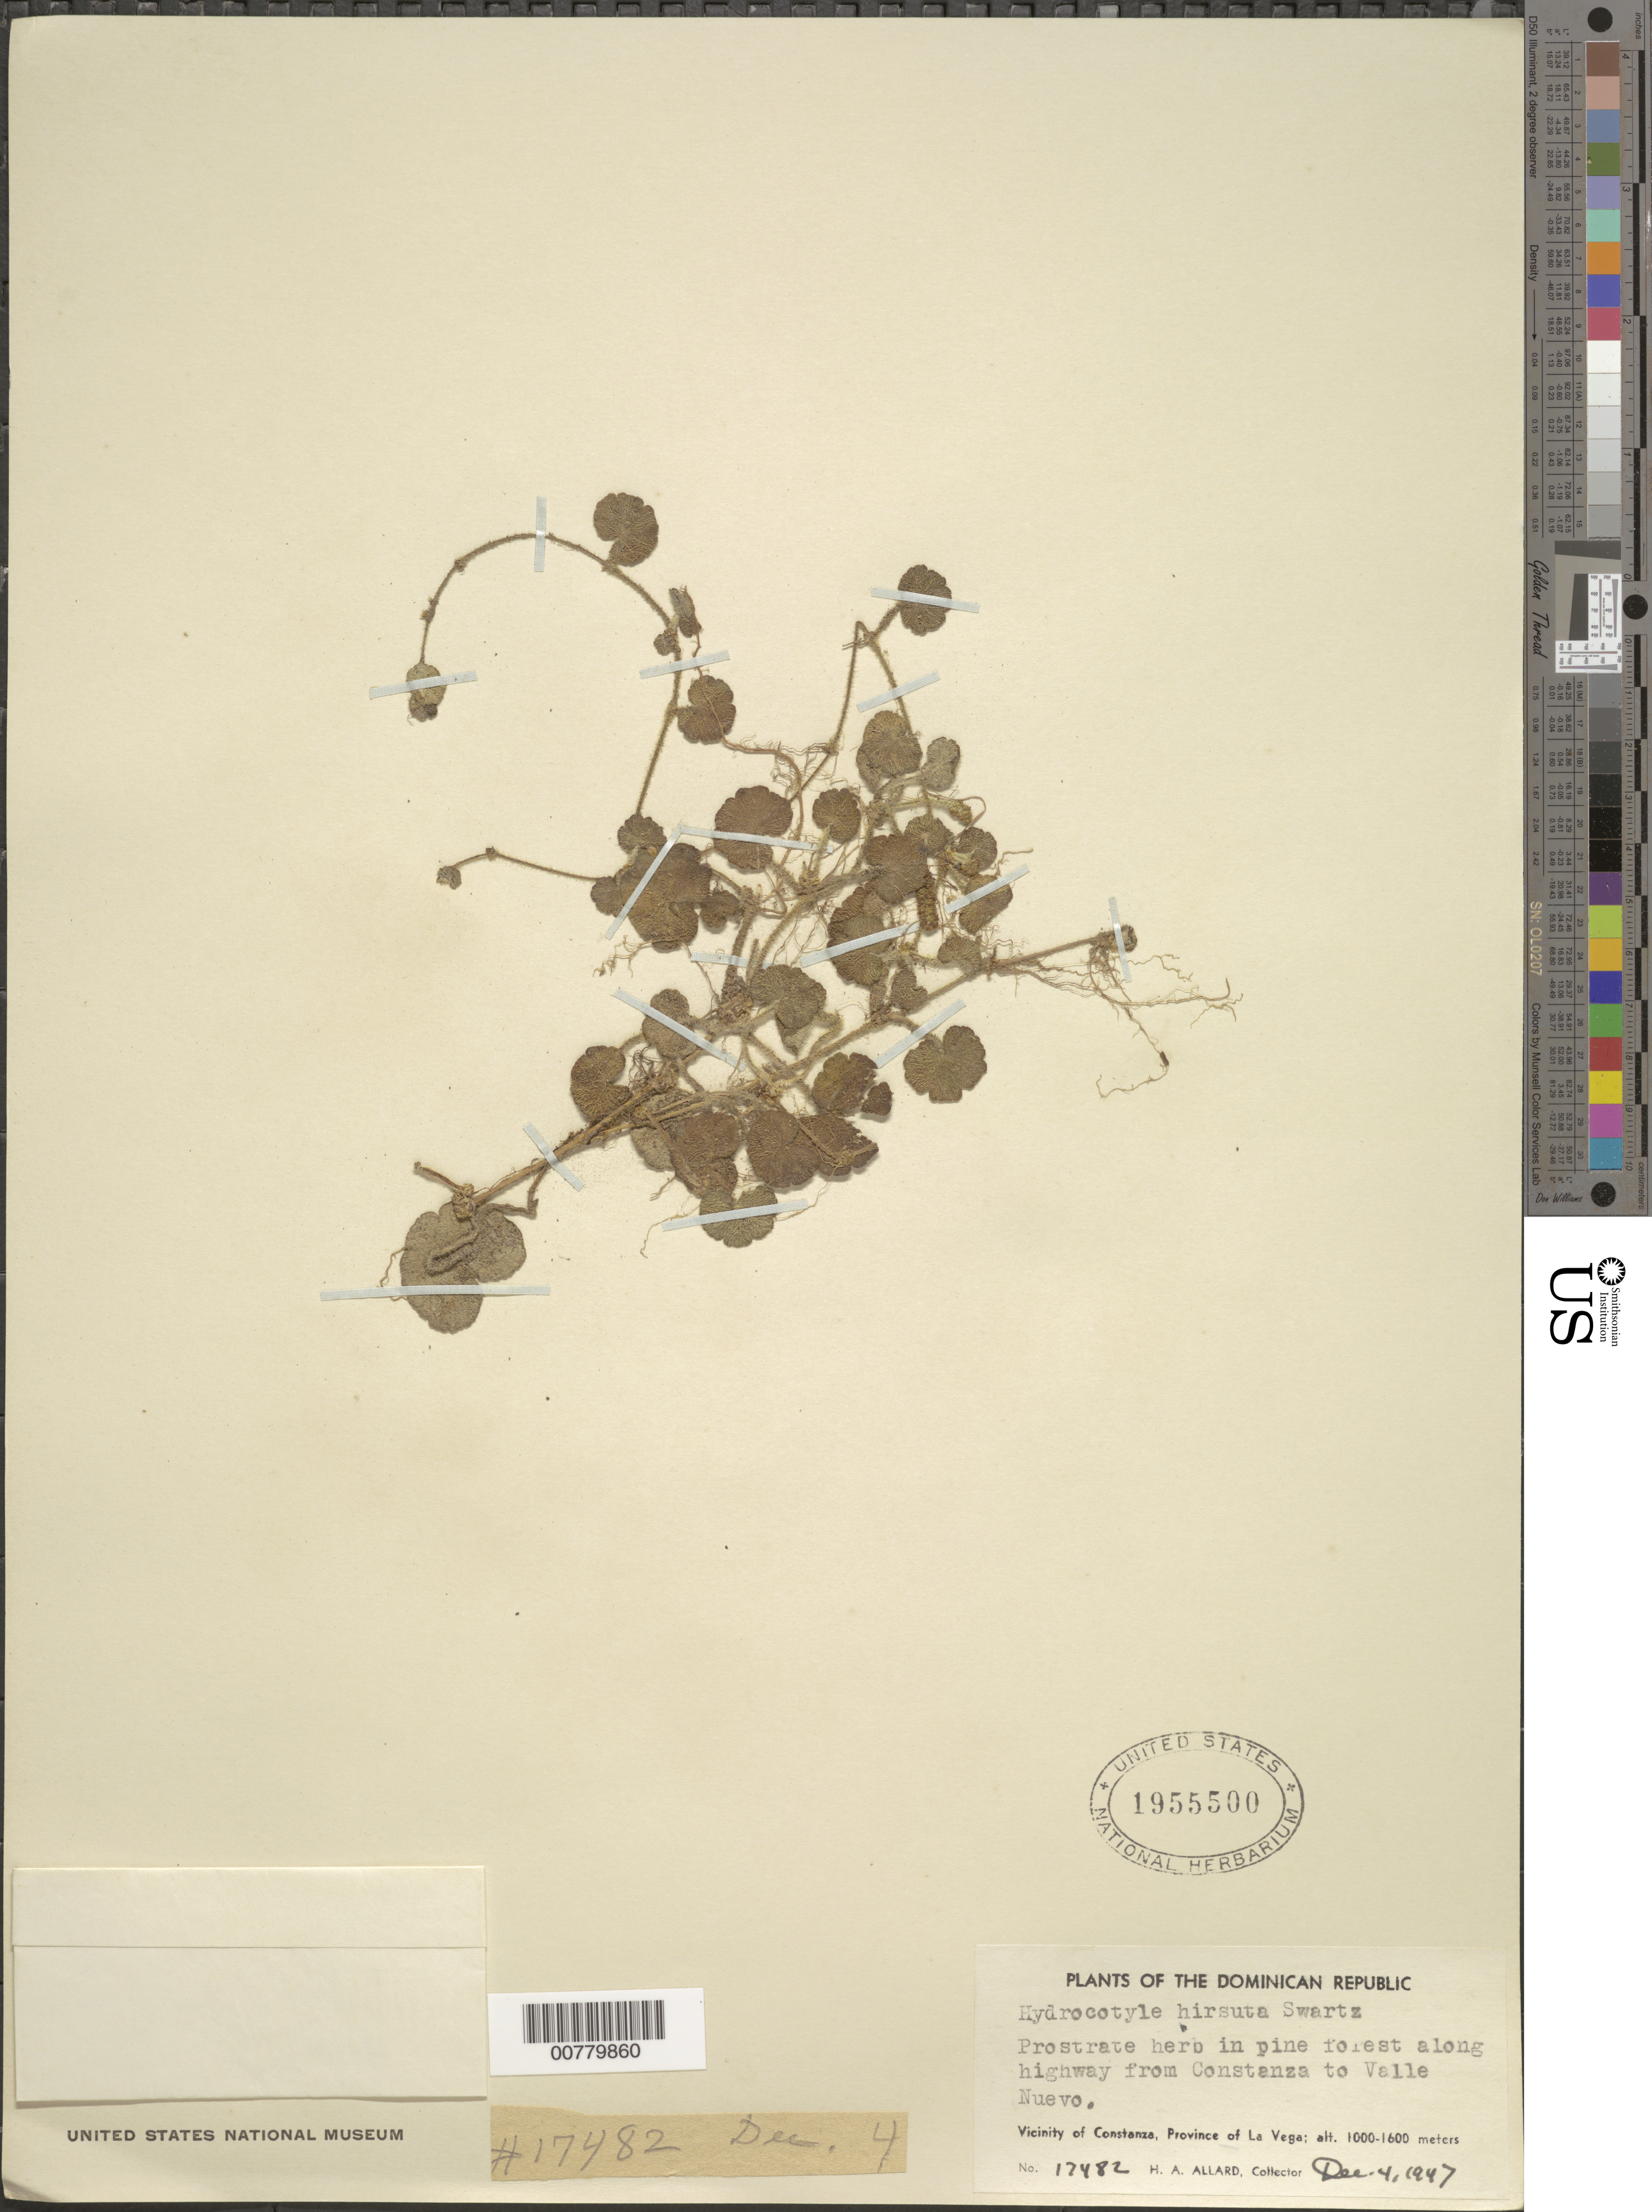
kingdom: Plantae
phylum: Tracheophyta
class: Magnoliopsida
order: Apiales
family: Araliaceae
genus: Hydrocotyle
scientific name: Hydrocotyle hirsuta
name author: Sw.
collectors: H. A. Allard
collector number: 17482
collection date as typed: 04 Dec 1947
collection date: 1947-12-04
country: Dominican Republic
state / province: La Vega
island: Hispaniola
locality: Vicinity of Constanza, forest along highway from Constanza to Valle Nuevo.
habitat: In pine forest.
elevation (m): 1000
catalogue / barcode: US 1955500